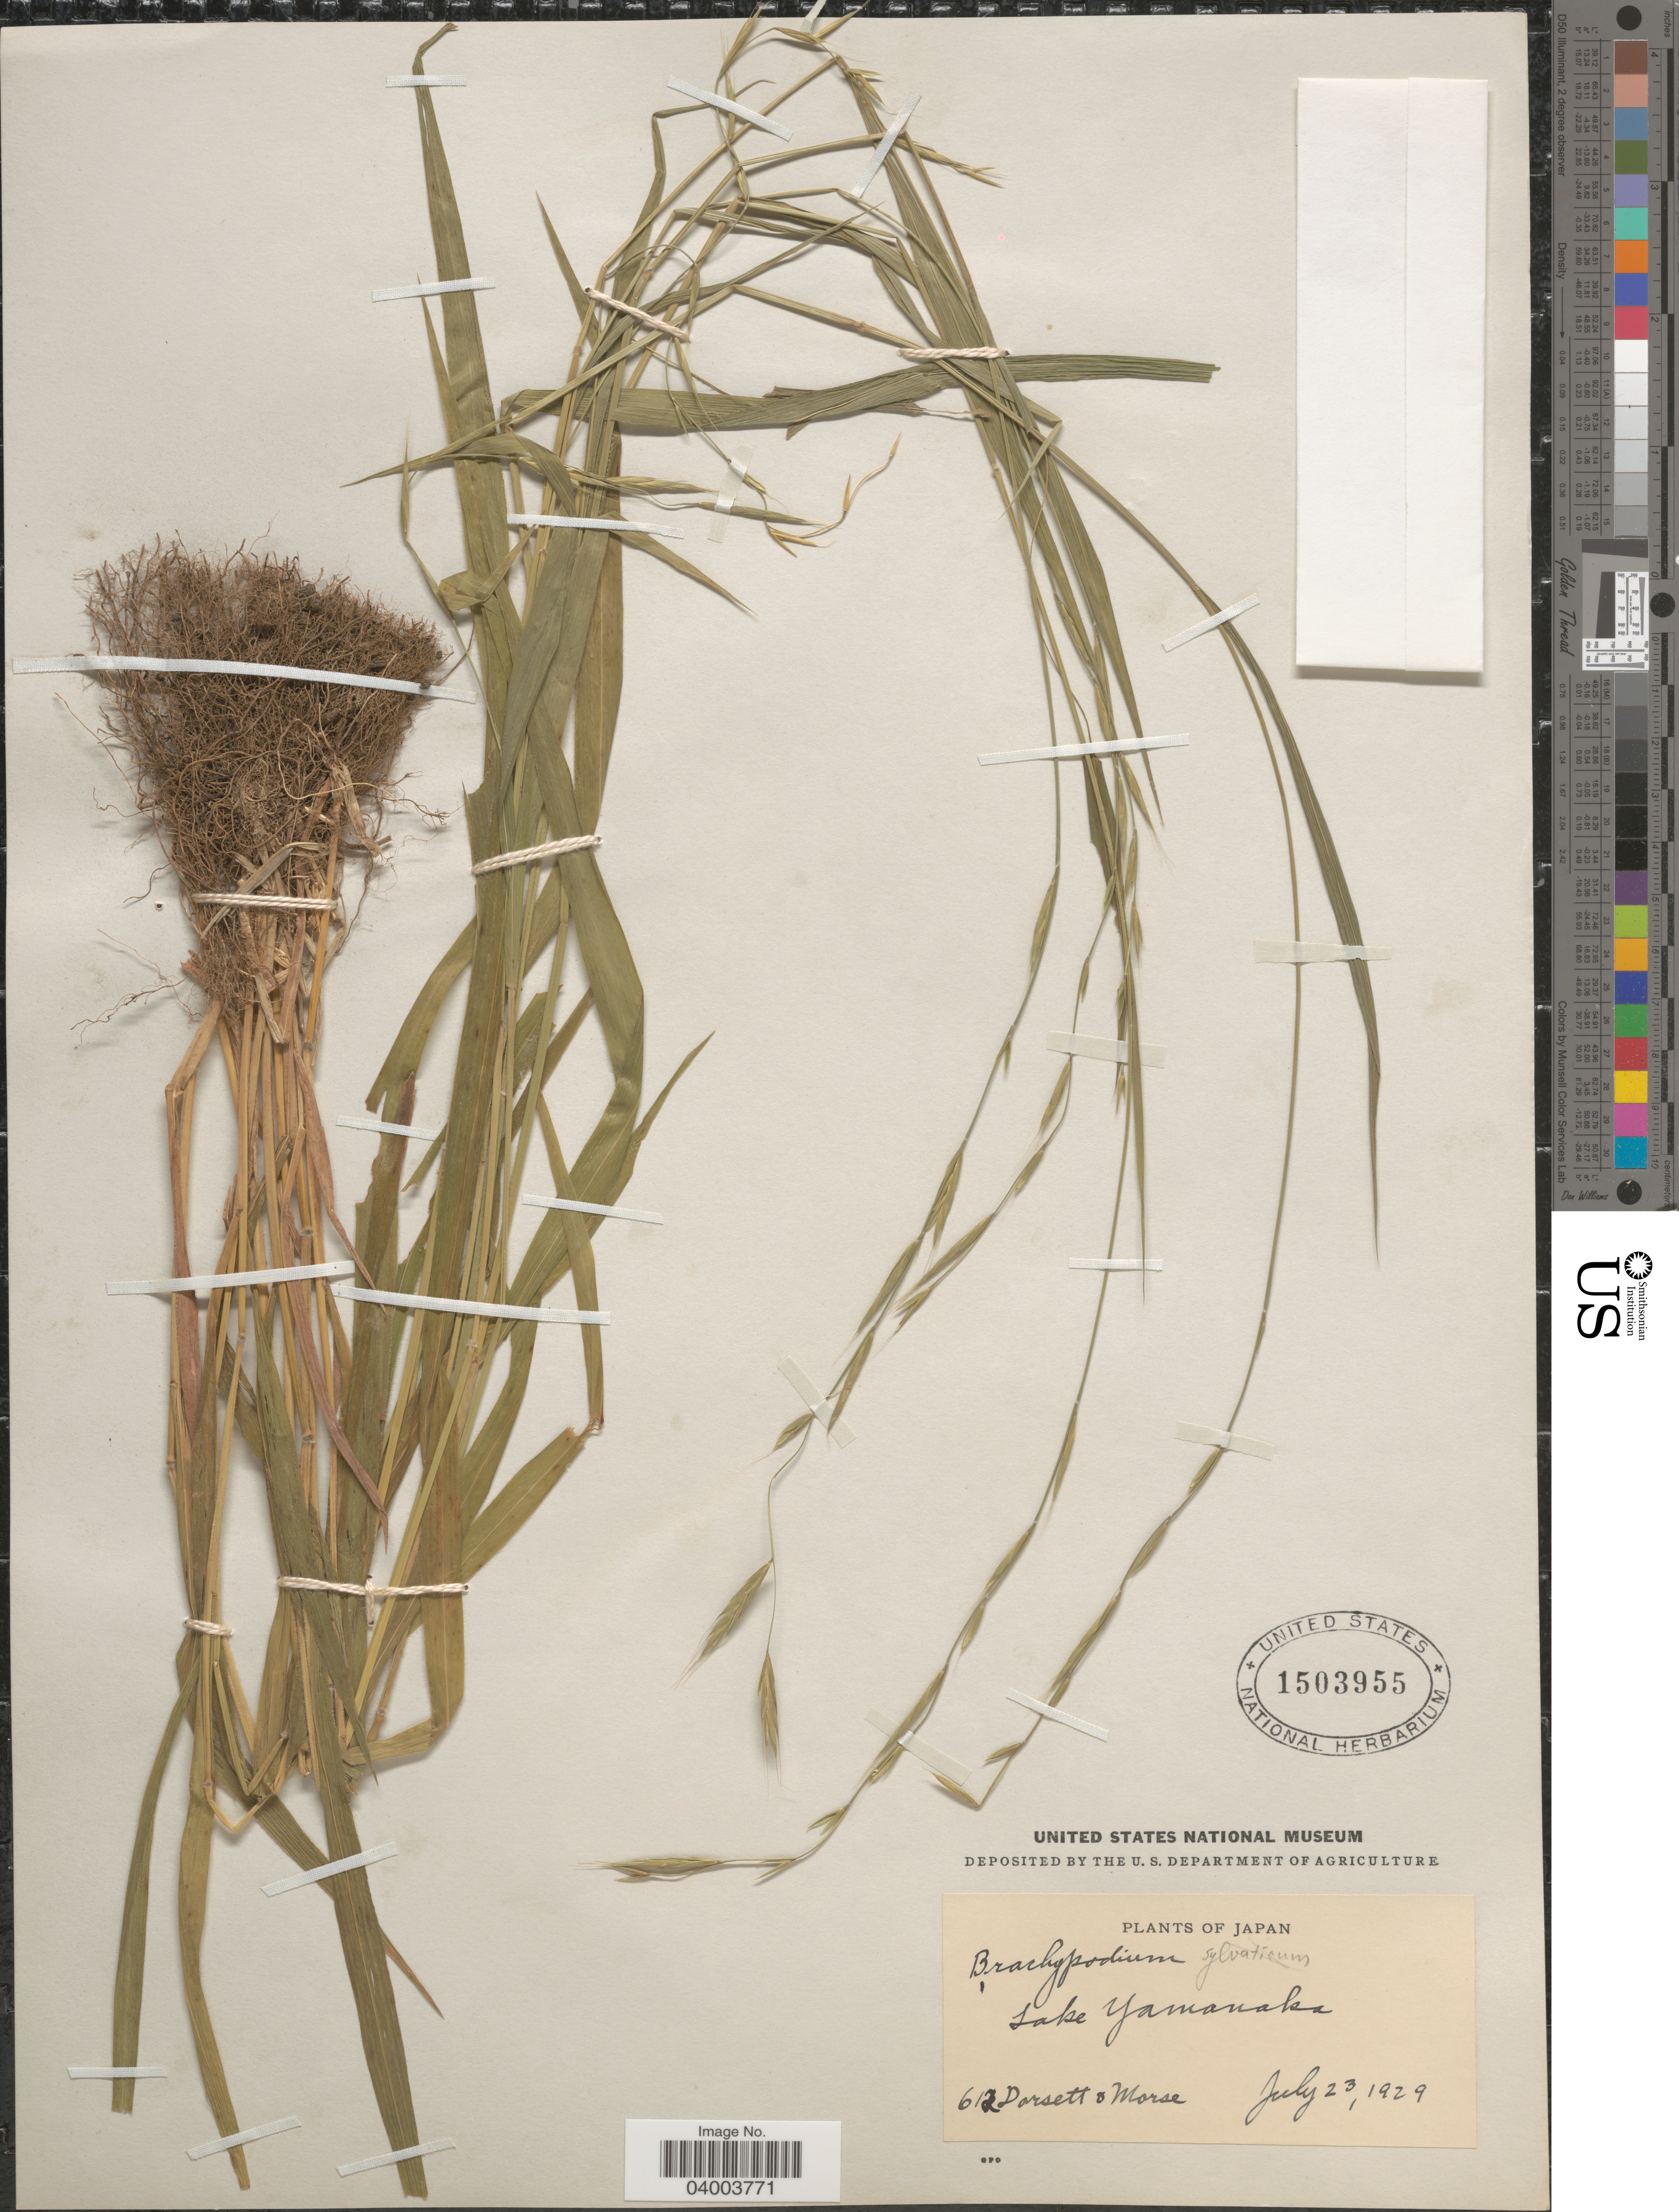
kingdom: Plantae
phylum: Tracheophyta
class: Liliopsida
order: Poales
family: Poaceae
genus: Brachypodium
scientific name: Brachypodium sylvaticum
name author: (Huds.) P. Beauv.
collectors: -- Dorsett & -. Morse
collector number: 612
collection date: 1929-07-23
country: Japan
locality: Lake Yamanaka.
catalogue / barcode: US 1503955